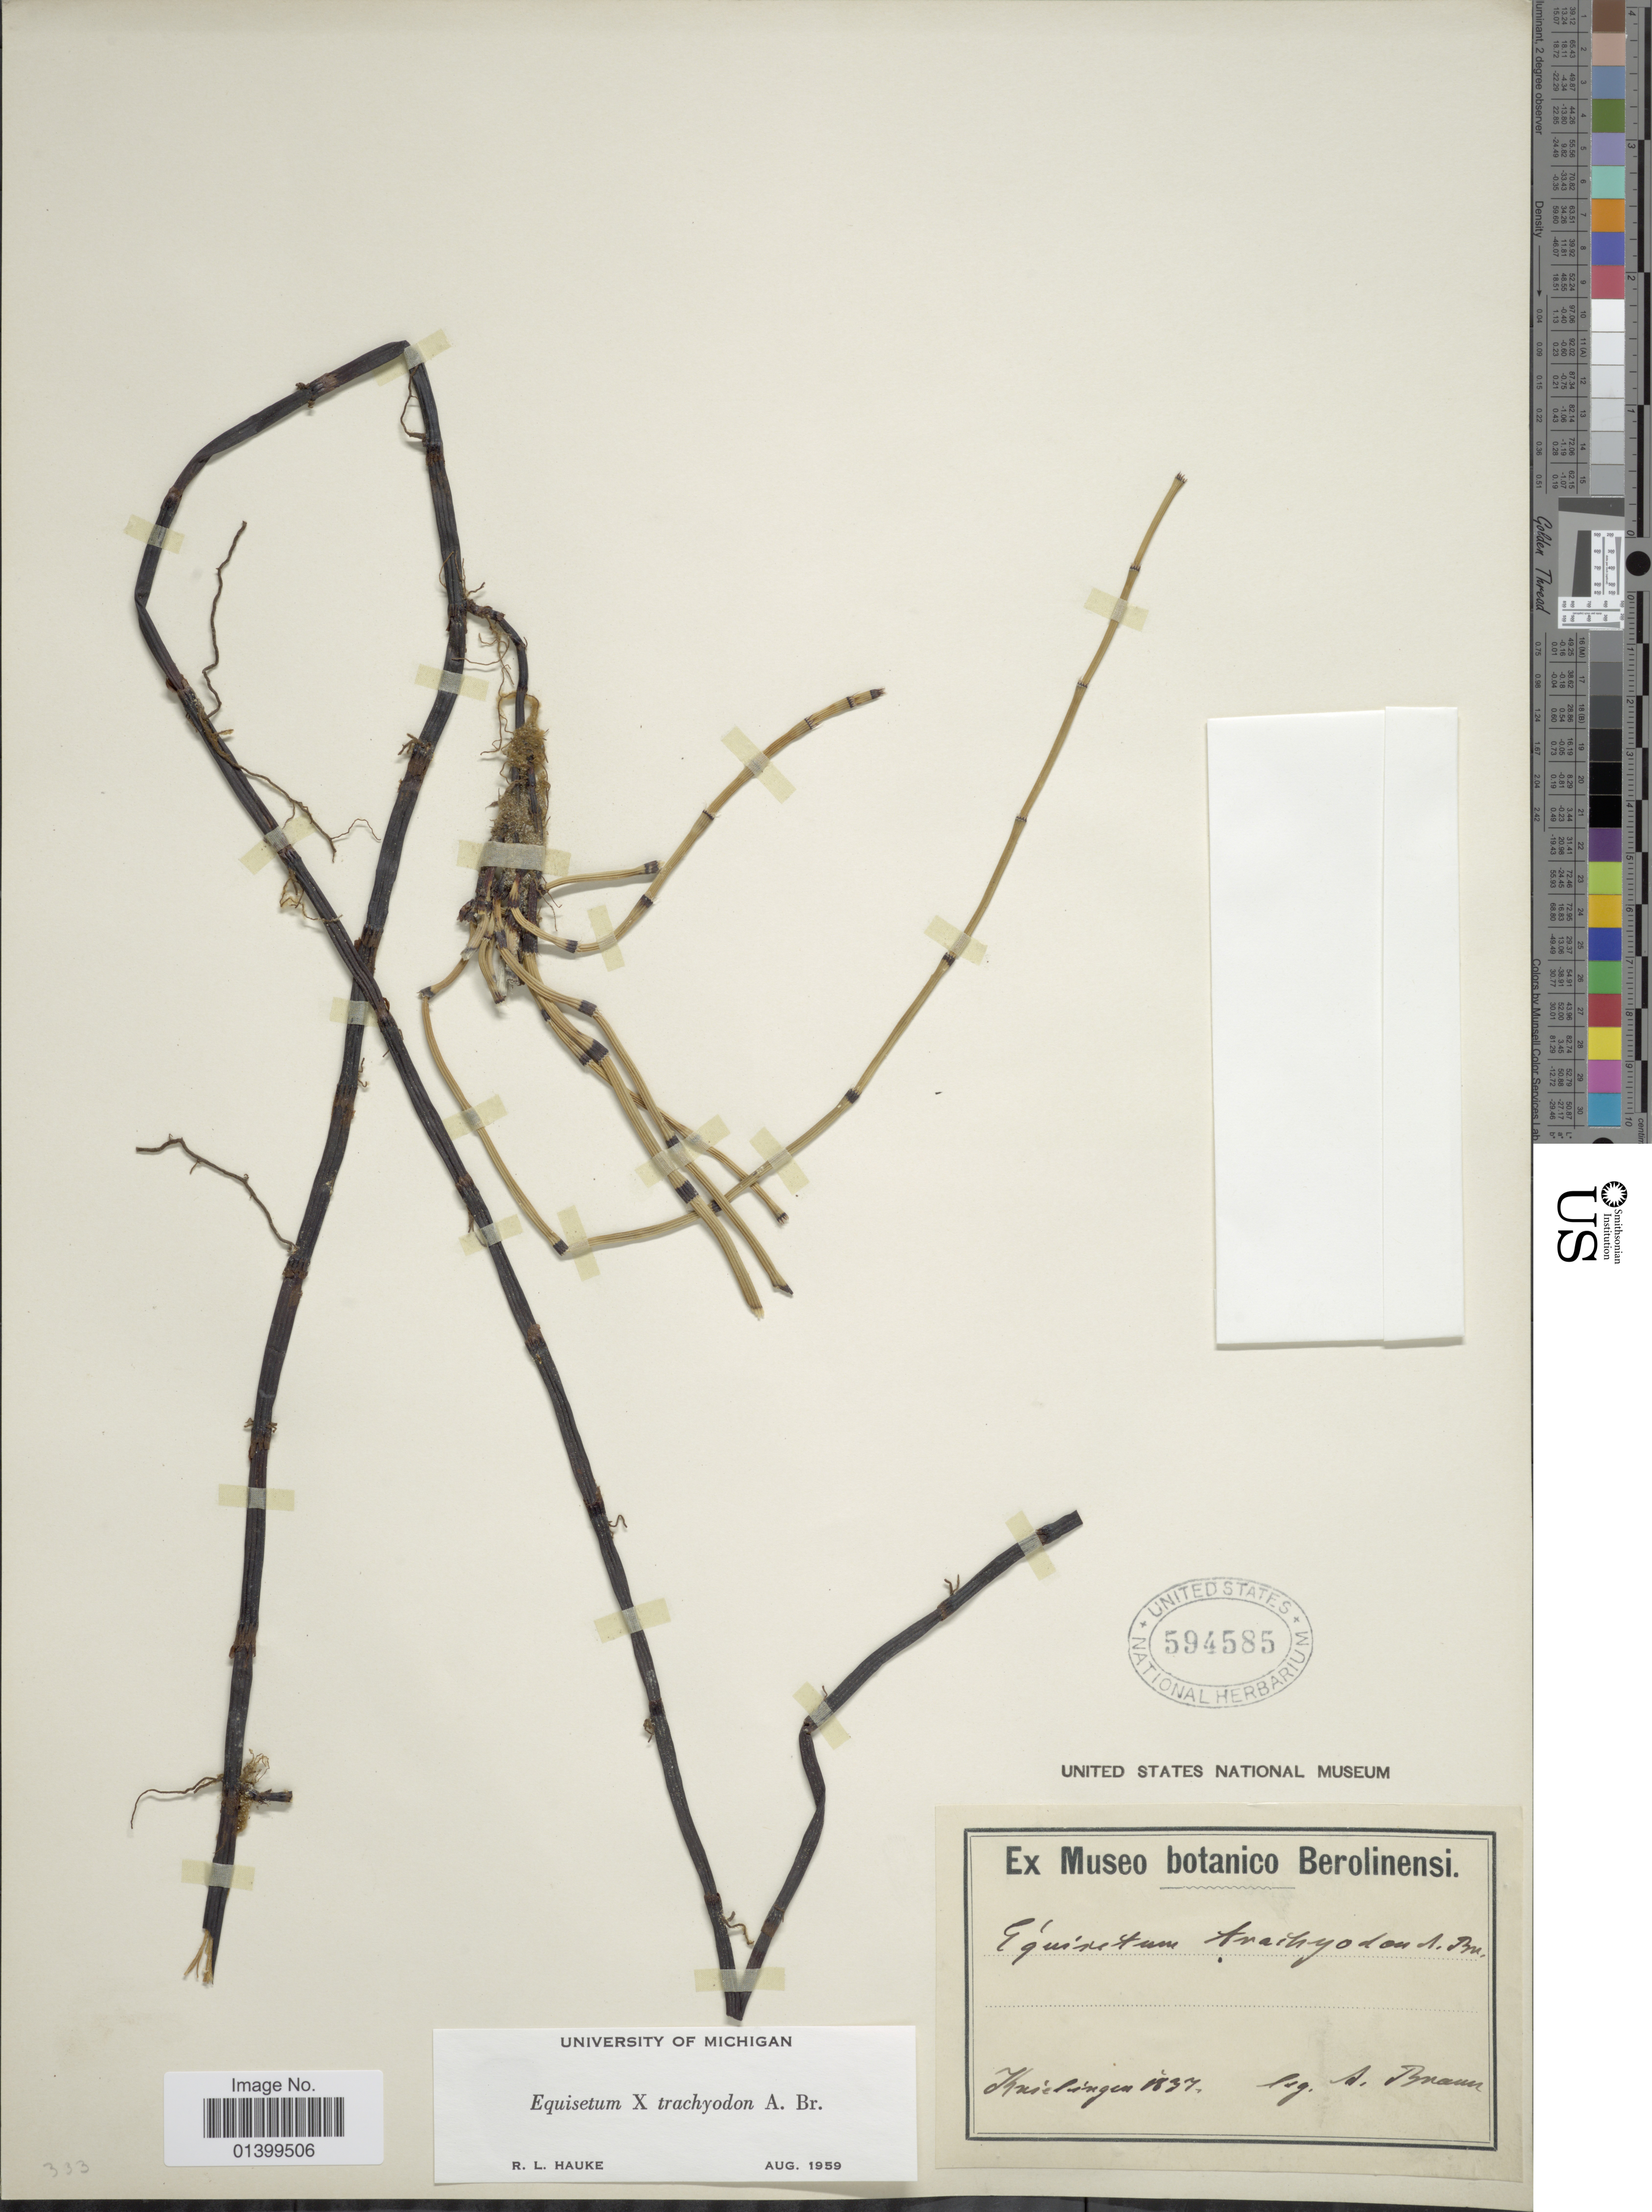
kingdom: Plantae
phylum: Tracheophyta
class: Polypodiopsida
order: Equisetales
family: Equisetaceae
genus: Equisetum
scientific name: Equisetum x trachyodon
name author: A. Braun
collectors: A. Braun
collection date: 1837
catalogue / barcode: US 594585